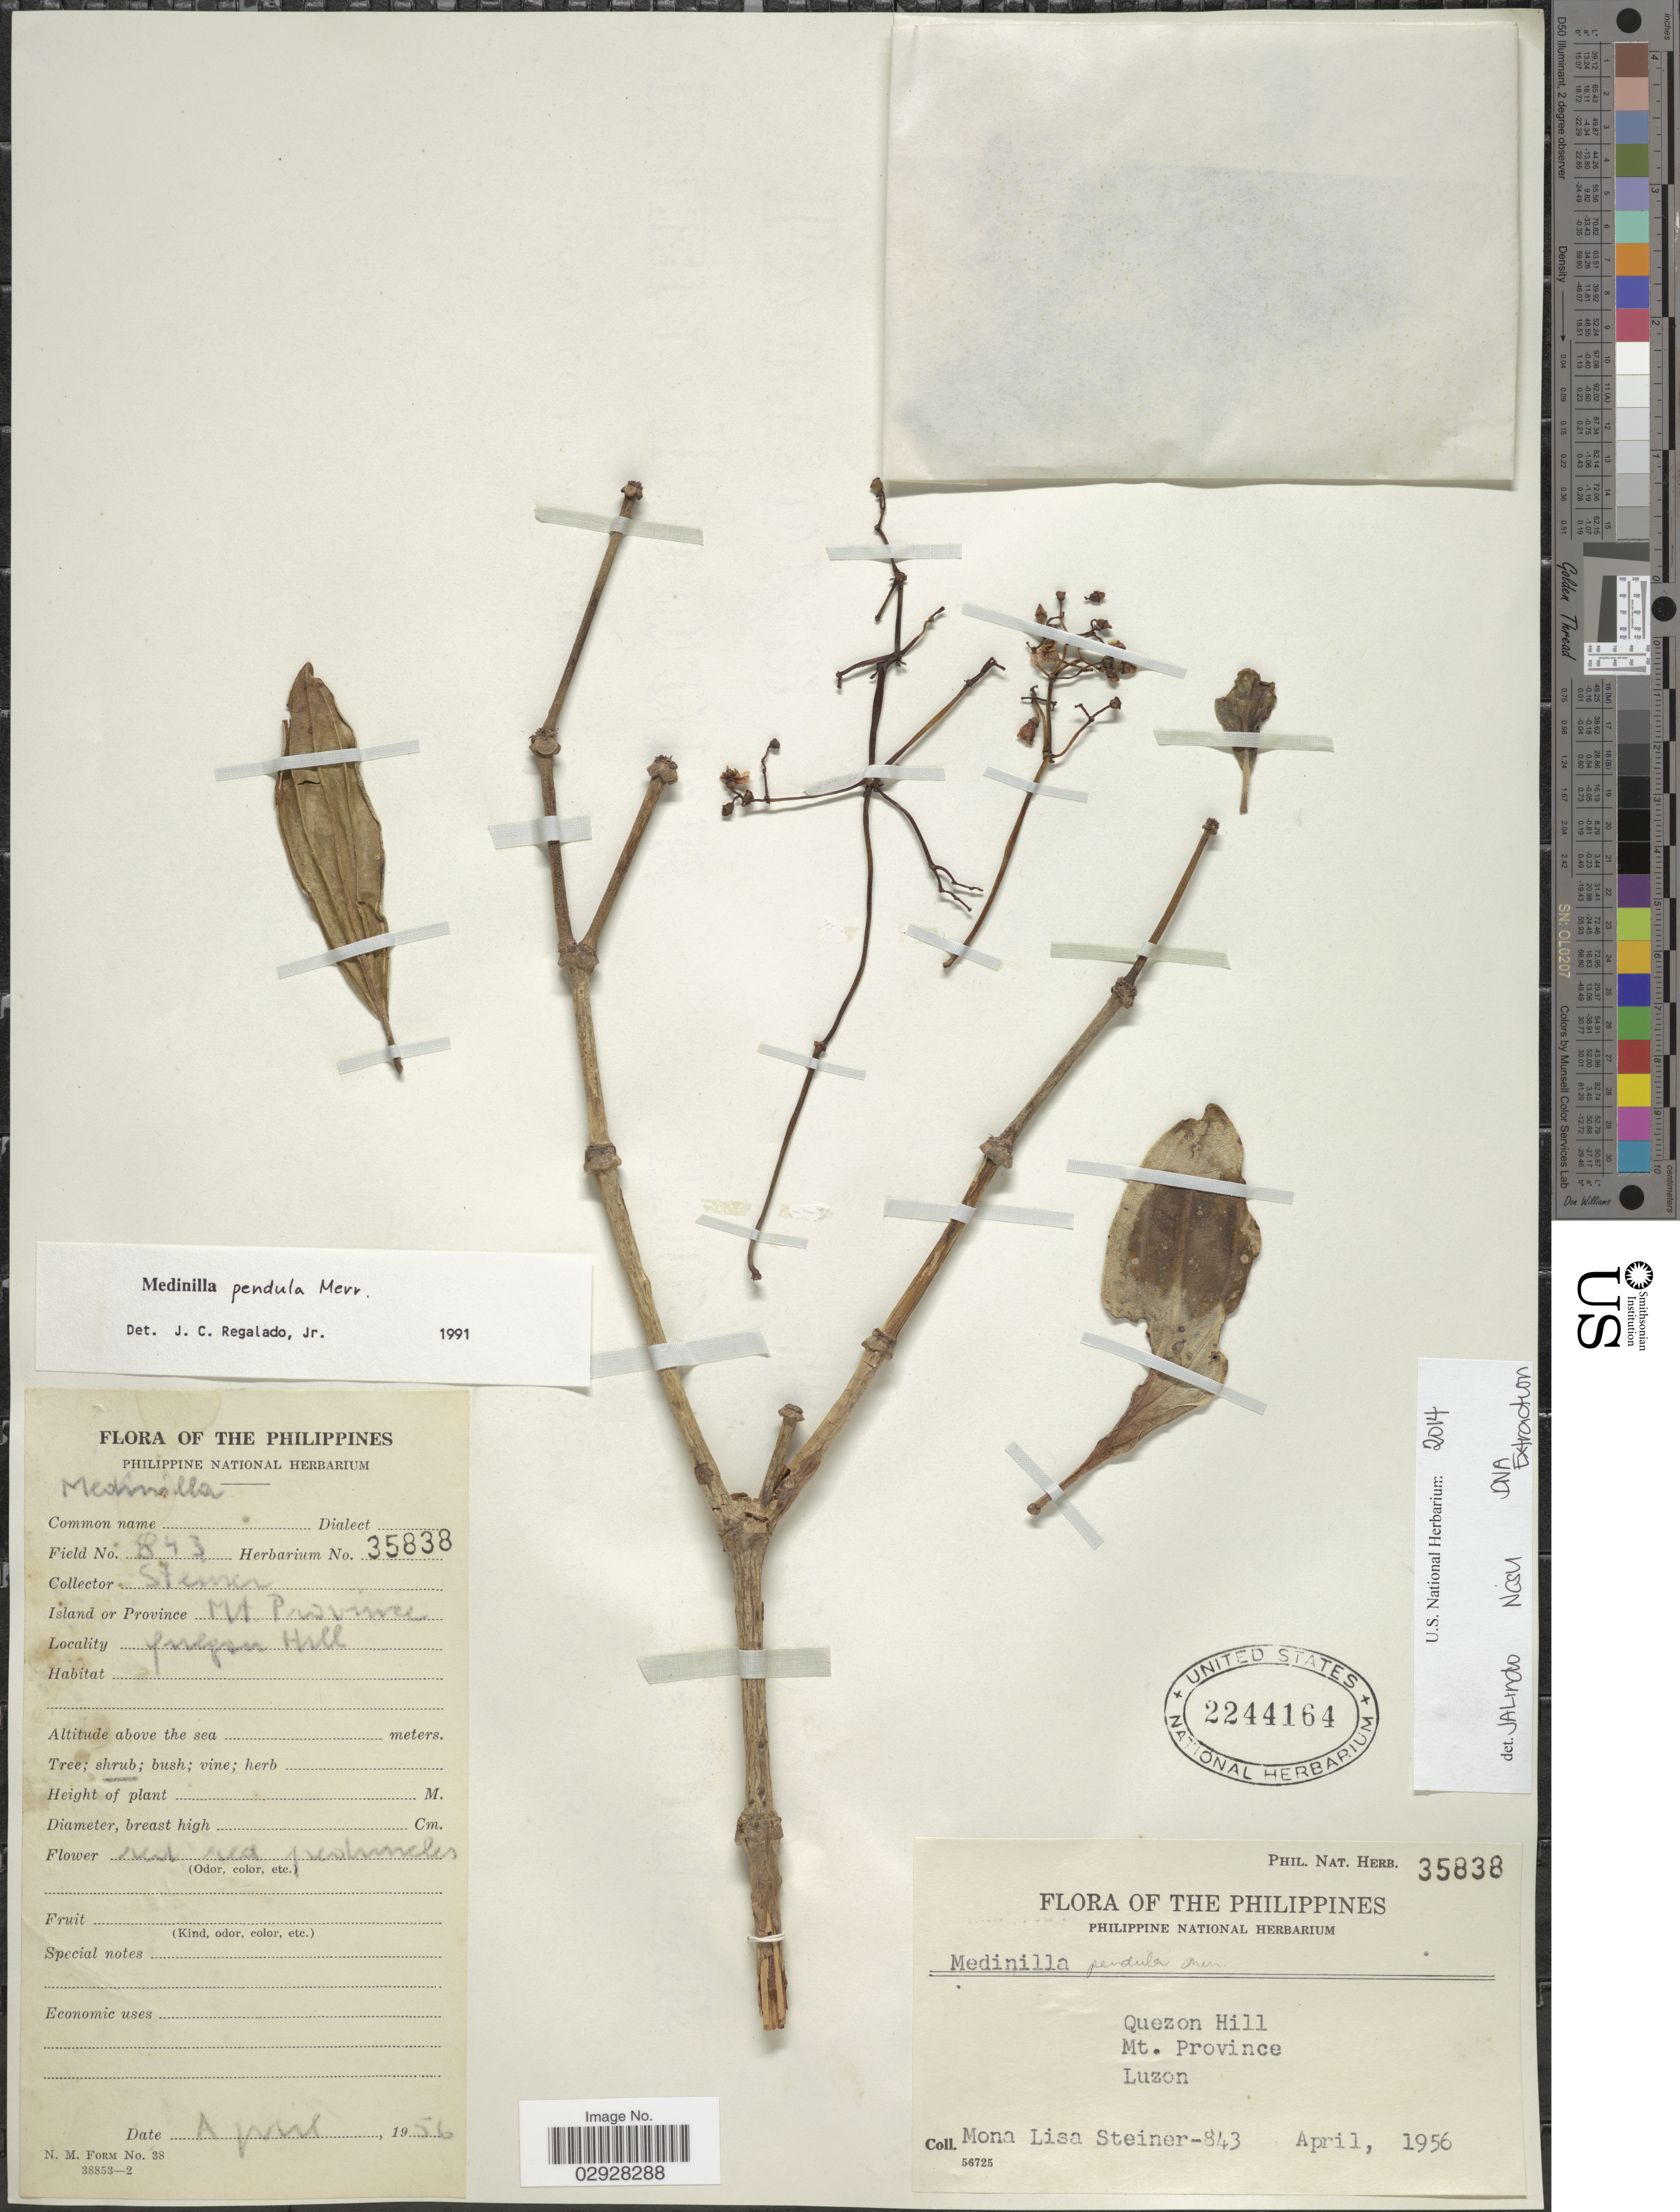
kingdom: Plantae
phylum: Tracheophyta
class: Magnoliopsida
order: Myrtales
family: Melastomataceae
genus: Medinilla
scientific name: Medinilla pendula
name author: Merr.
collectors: M. Steiner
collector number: Phil. Nat. Herb. 35838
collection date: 1956-04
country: Philippines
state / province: Cordillera (Administrative Region)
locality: Quezon Hill, Mt. Province Luzon.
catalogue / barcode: US 2244164